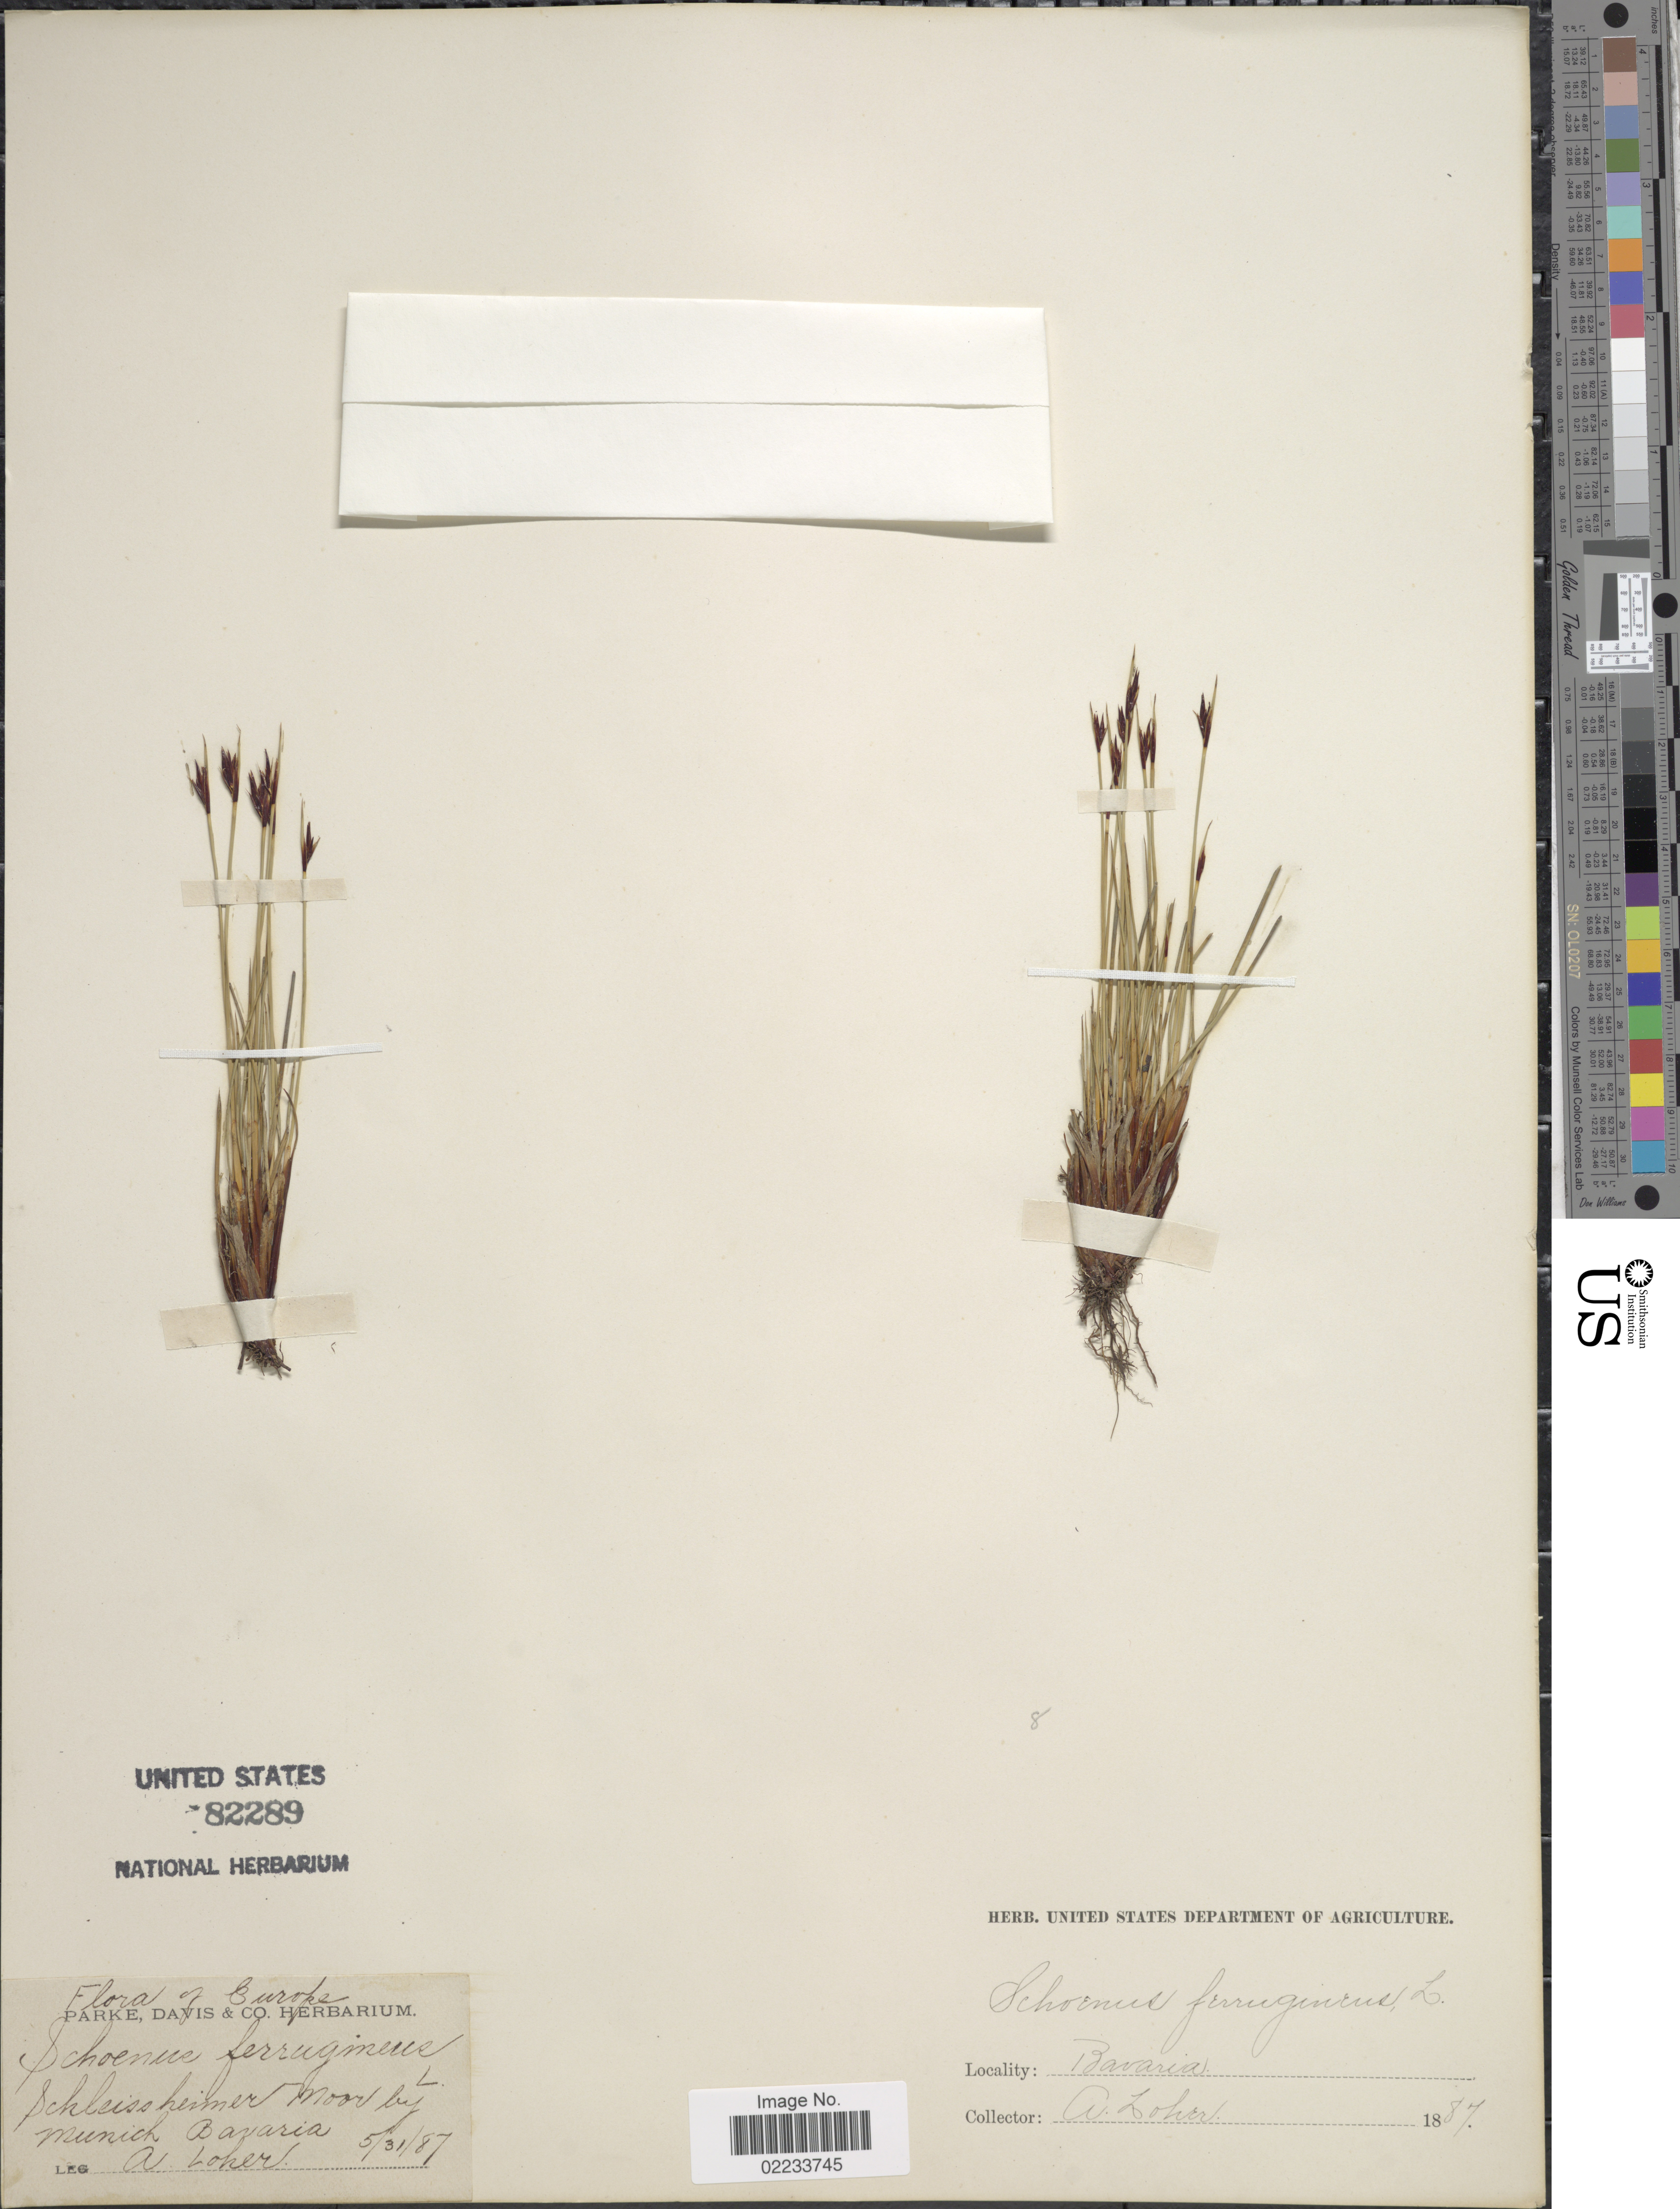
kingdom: Plantae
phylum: Tracheophyta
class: Liliopsida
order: Poales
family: Cyperaceae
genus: Schoenus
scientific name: Schoenus ferrugineus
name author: L.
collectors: A. Loher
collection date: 1887-05-31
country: Germany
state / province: Bayern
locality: Schleissheimer Moor by Munich Bavaria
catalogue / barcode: US 82289